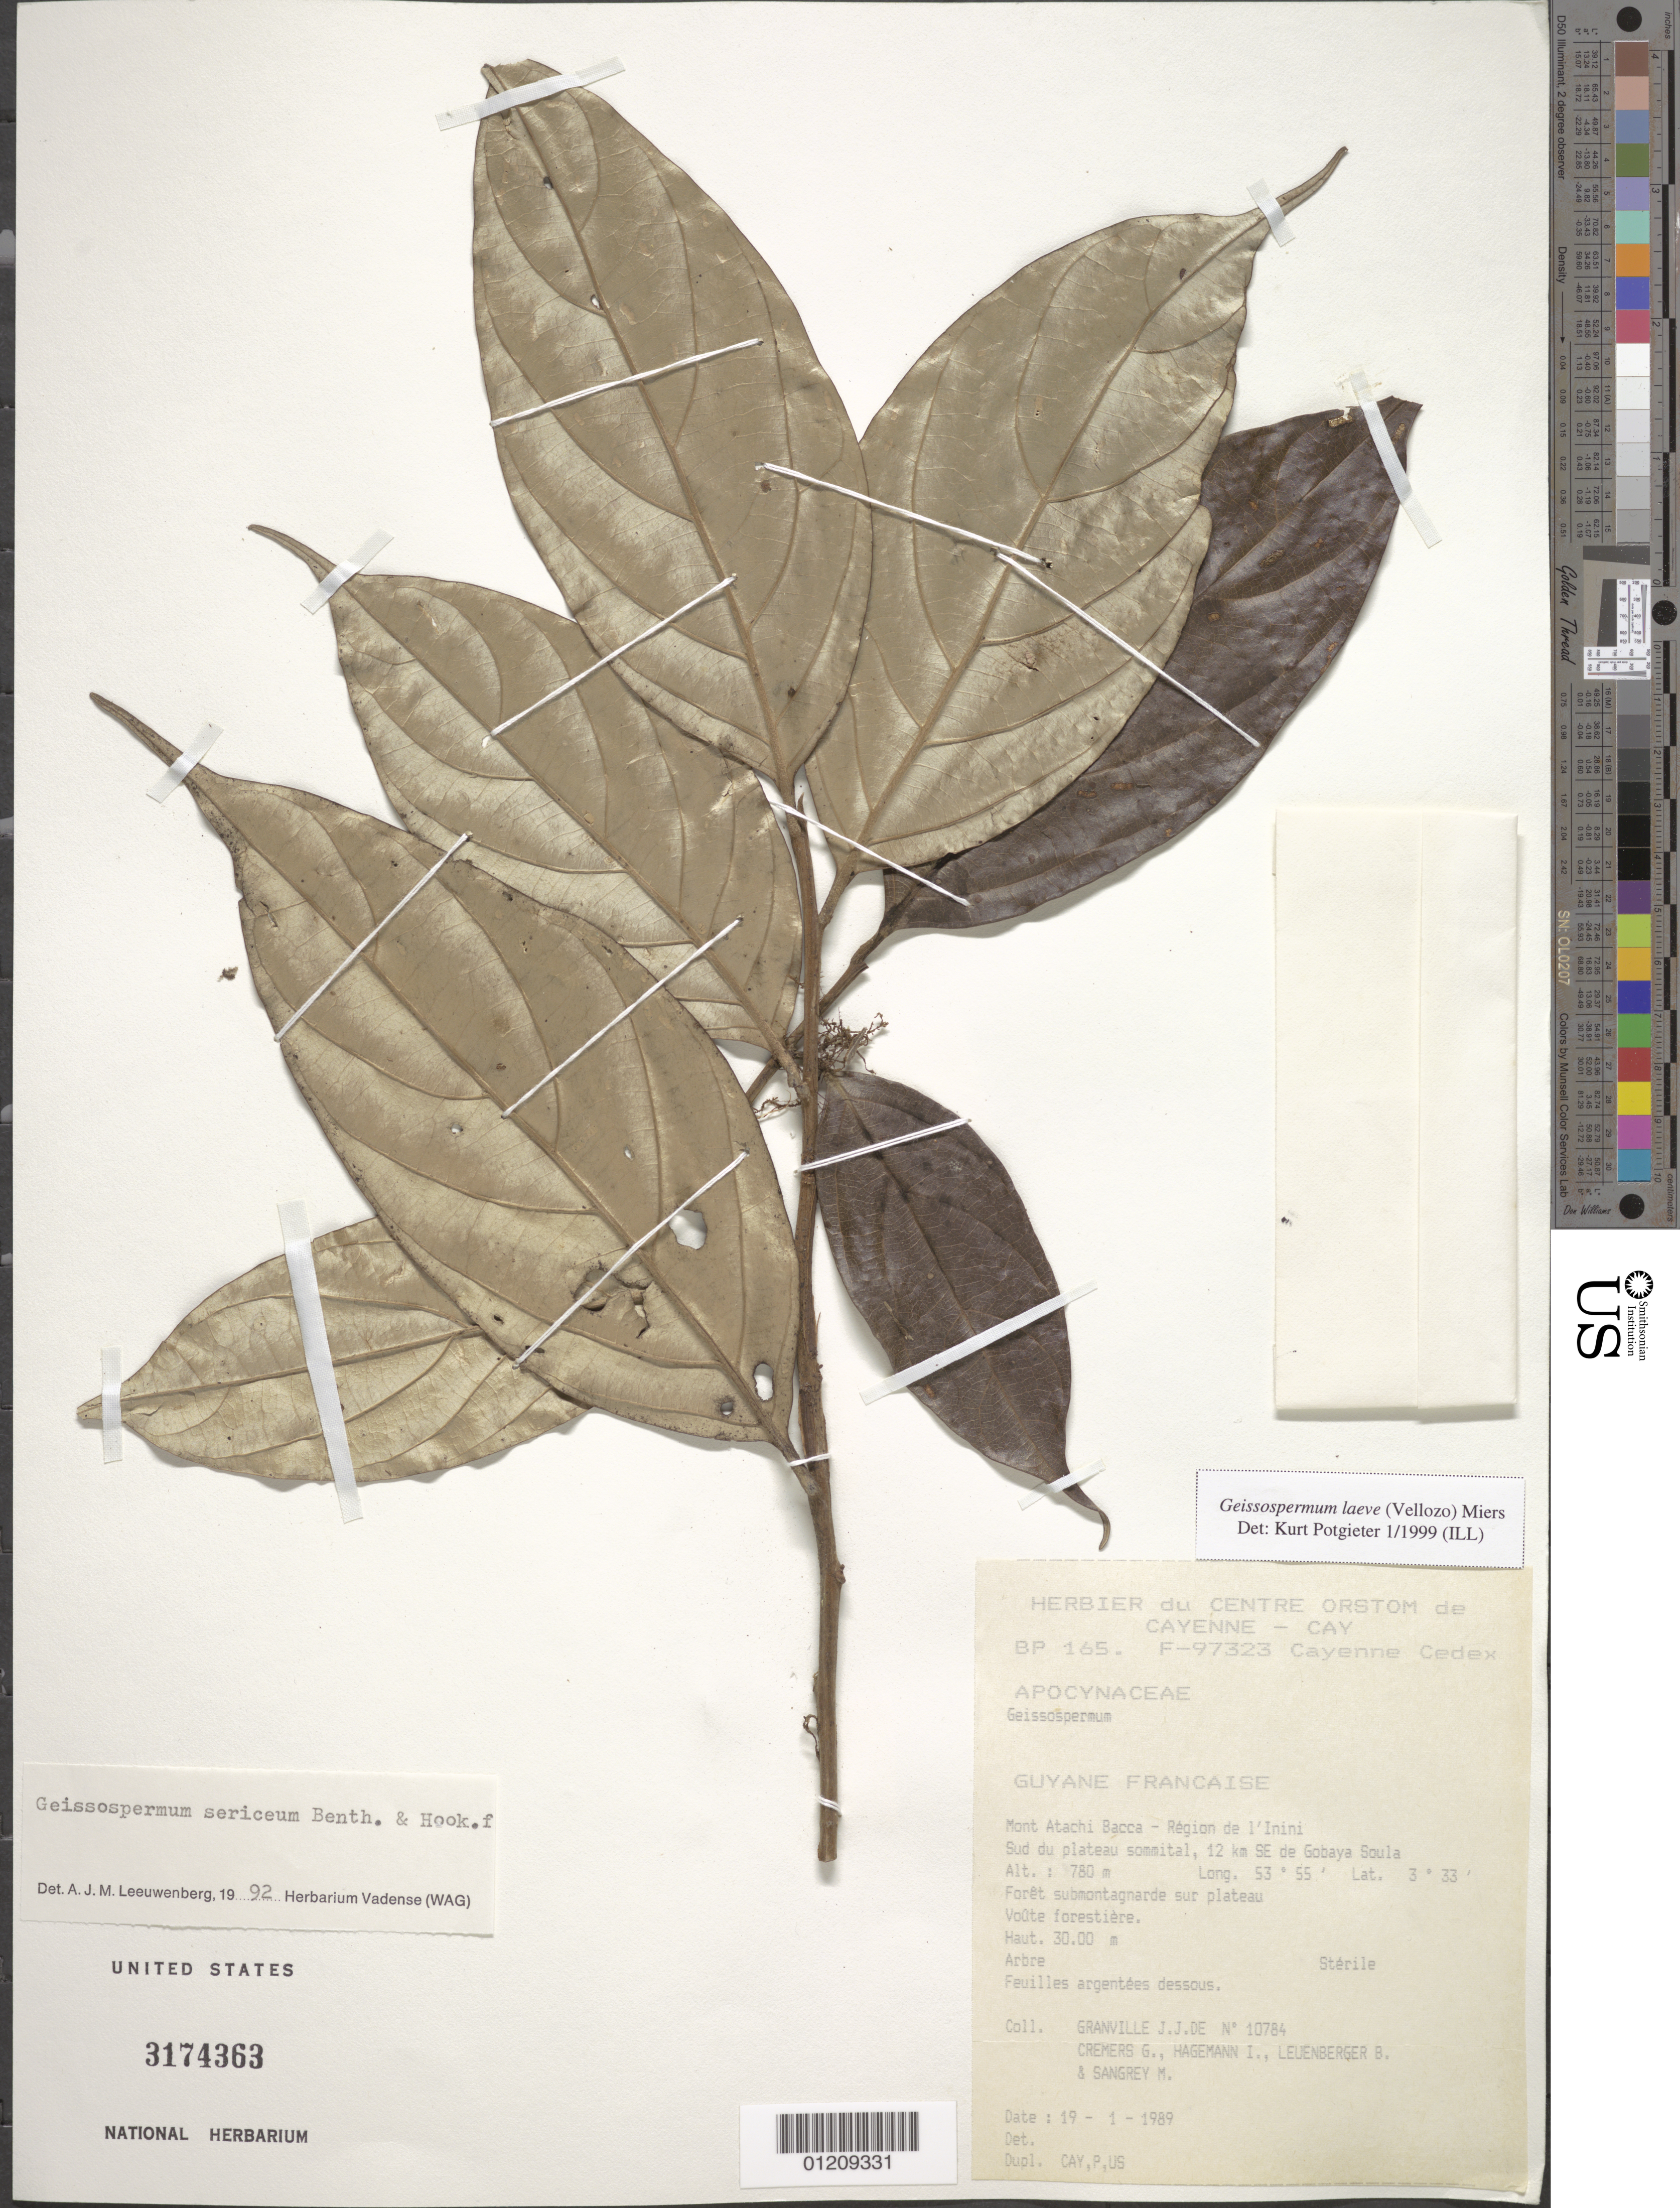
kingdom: Plantae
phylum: Tracheophyta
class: Magnoliopsida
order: Gentianales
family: Apocynaceae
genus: Geissospermum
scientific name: Geissospermum laeve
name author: (Thunb.) Miers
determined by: Potgieter, K.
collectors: J.-J. de Granville, G. Cremers, J. Hagemann, B. E. Leuenberger & M. S. Sangrey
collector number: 10784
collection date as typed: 19-Jan-89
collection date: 1989-01-19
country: French Guiana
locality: Mont Atachi Bacca, région de l'Inini. Sud du plateau sommital, 12km SE de Gobaya Soula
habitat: Foret submontagnarde sur plateau.Voute forestiere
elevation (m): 780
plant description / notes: CAY,P,US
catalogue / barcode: US 3174363